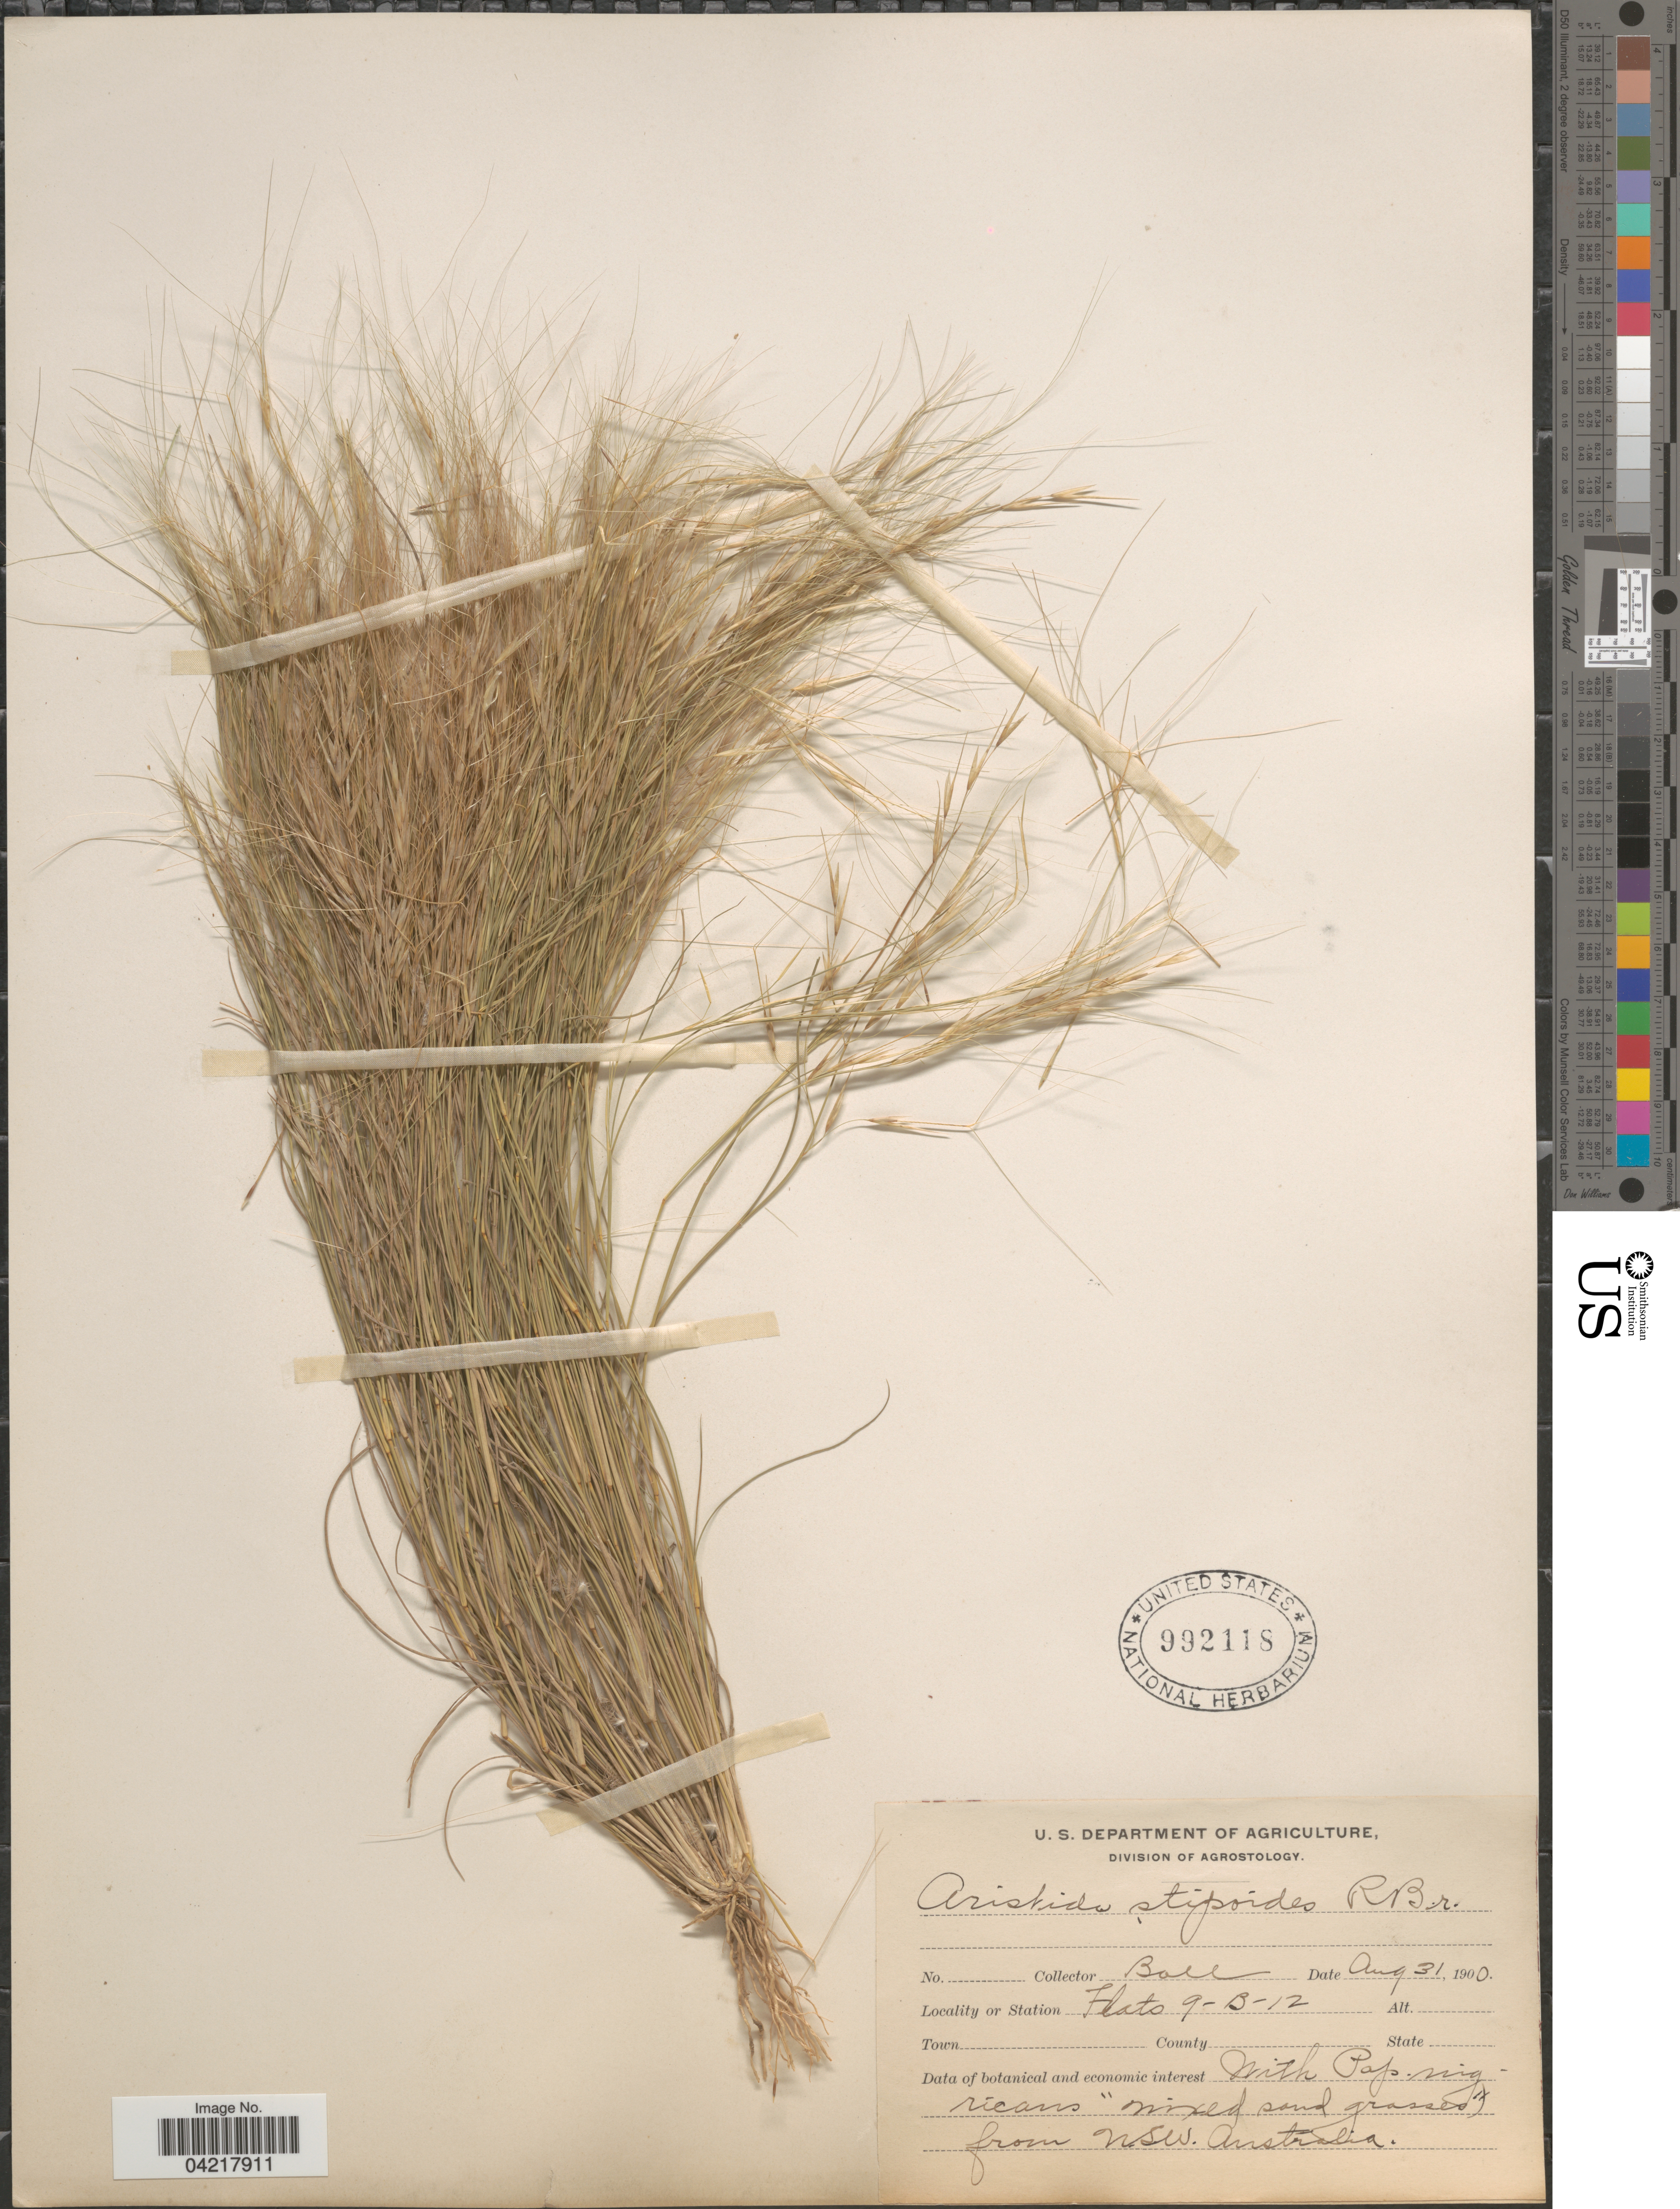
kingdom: Plantae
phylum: Tracheophyta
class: Liliopsida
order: Poales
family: Poaceae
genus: Aristida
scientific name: Aristida stipoides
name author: R. Br.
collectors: -- Ball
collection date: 1900-08-31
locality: Station Flats.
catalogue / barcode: US 992118